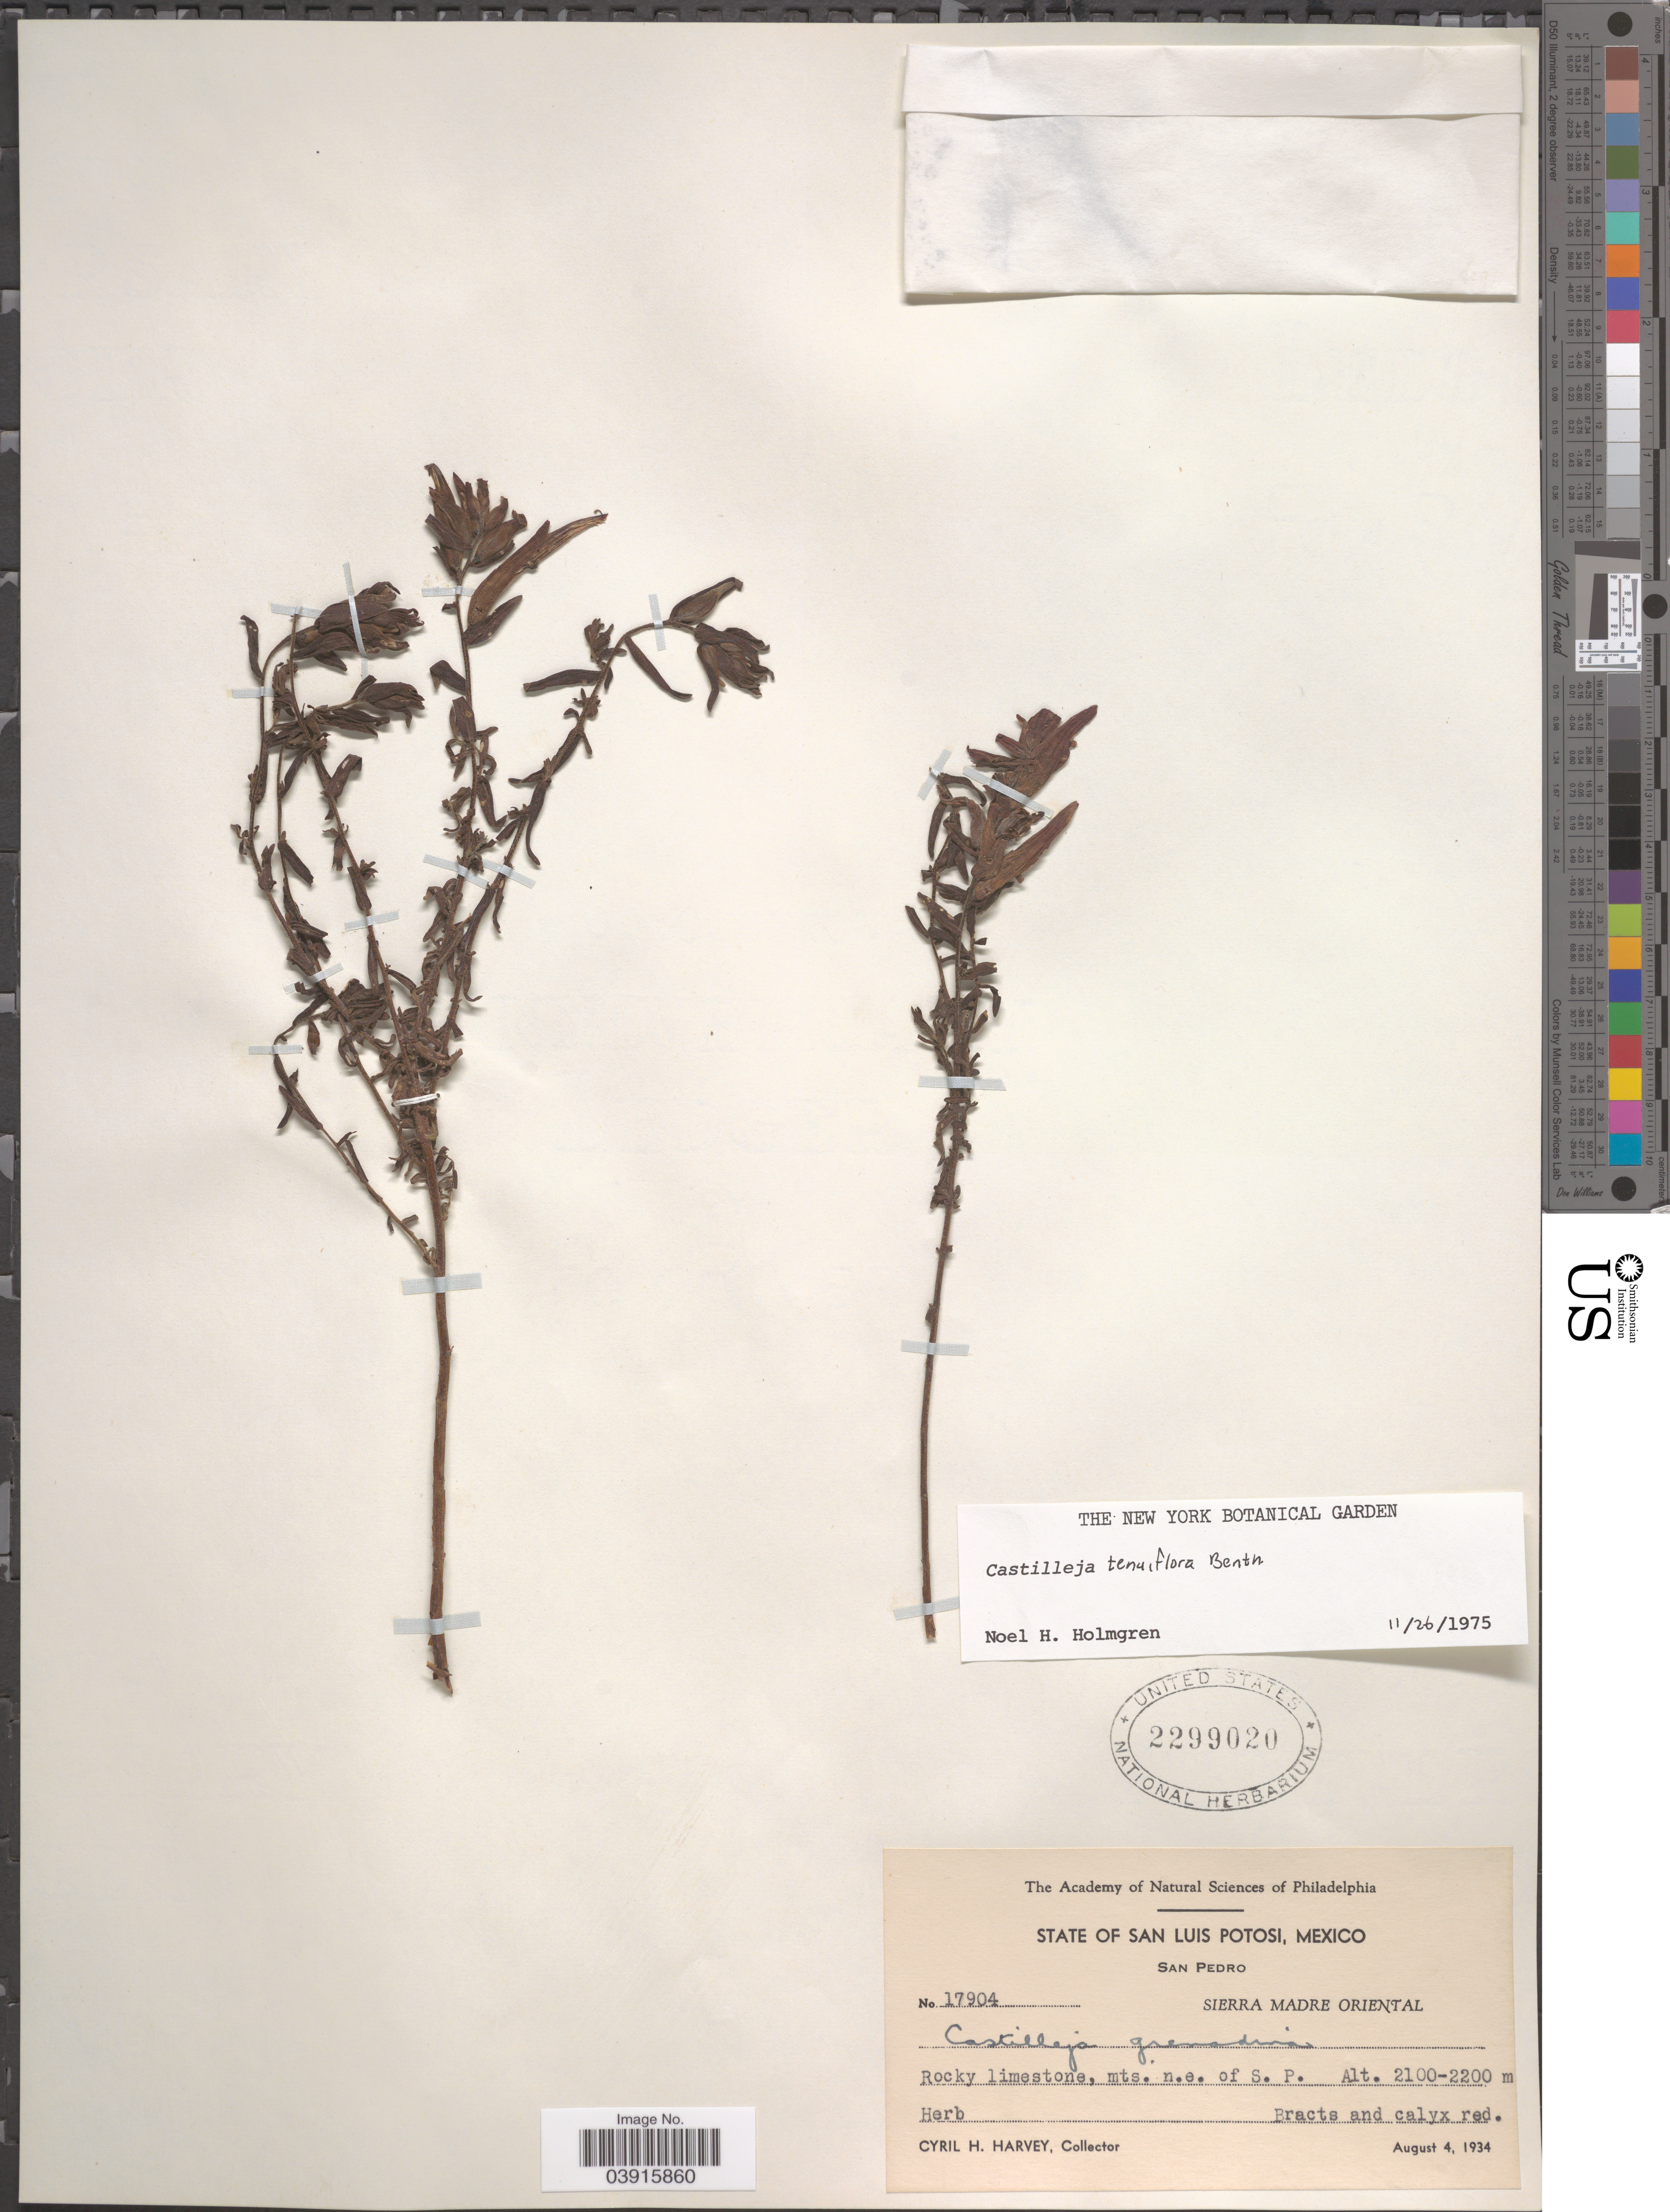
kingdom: Plantae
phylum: Tracheophyta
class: Magnoliopsida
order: Lamiales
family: Orobanchaceae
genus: Castilleja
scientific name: Castilleja tenuiflora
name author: Benth.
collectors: C. H. Harvey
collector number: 17904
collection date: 1934-08-04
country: Mexico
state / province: San Luis Potosí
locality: San Pedro. Sierra Madre Oriental. Rocky limestone, mts. n.e. of S. P.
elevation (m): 2100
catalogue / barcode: US 2299020